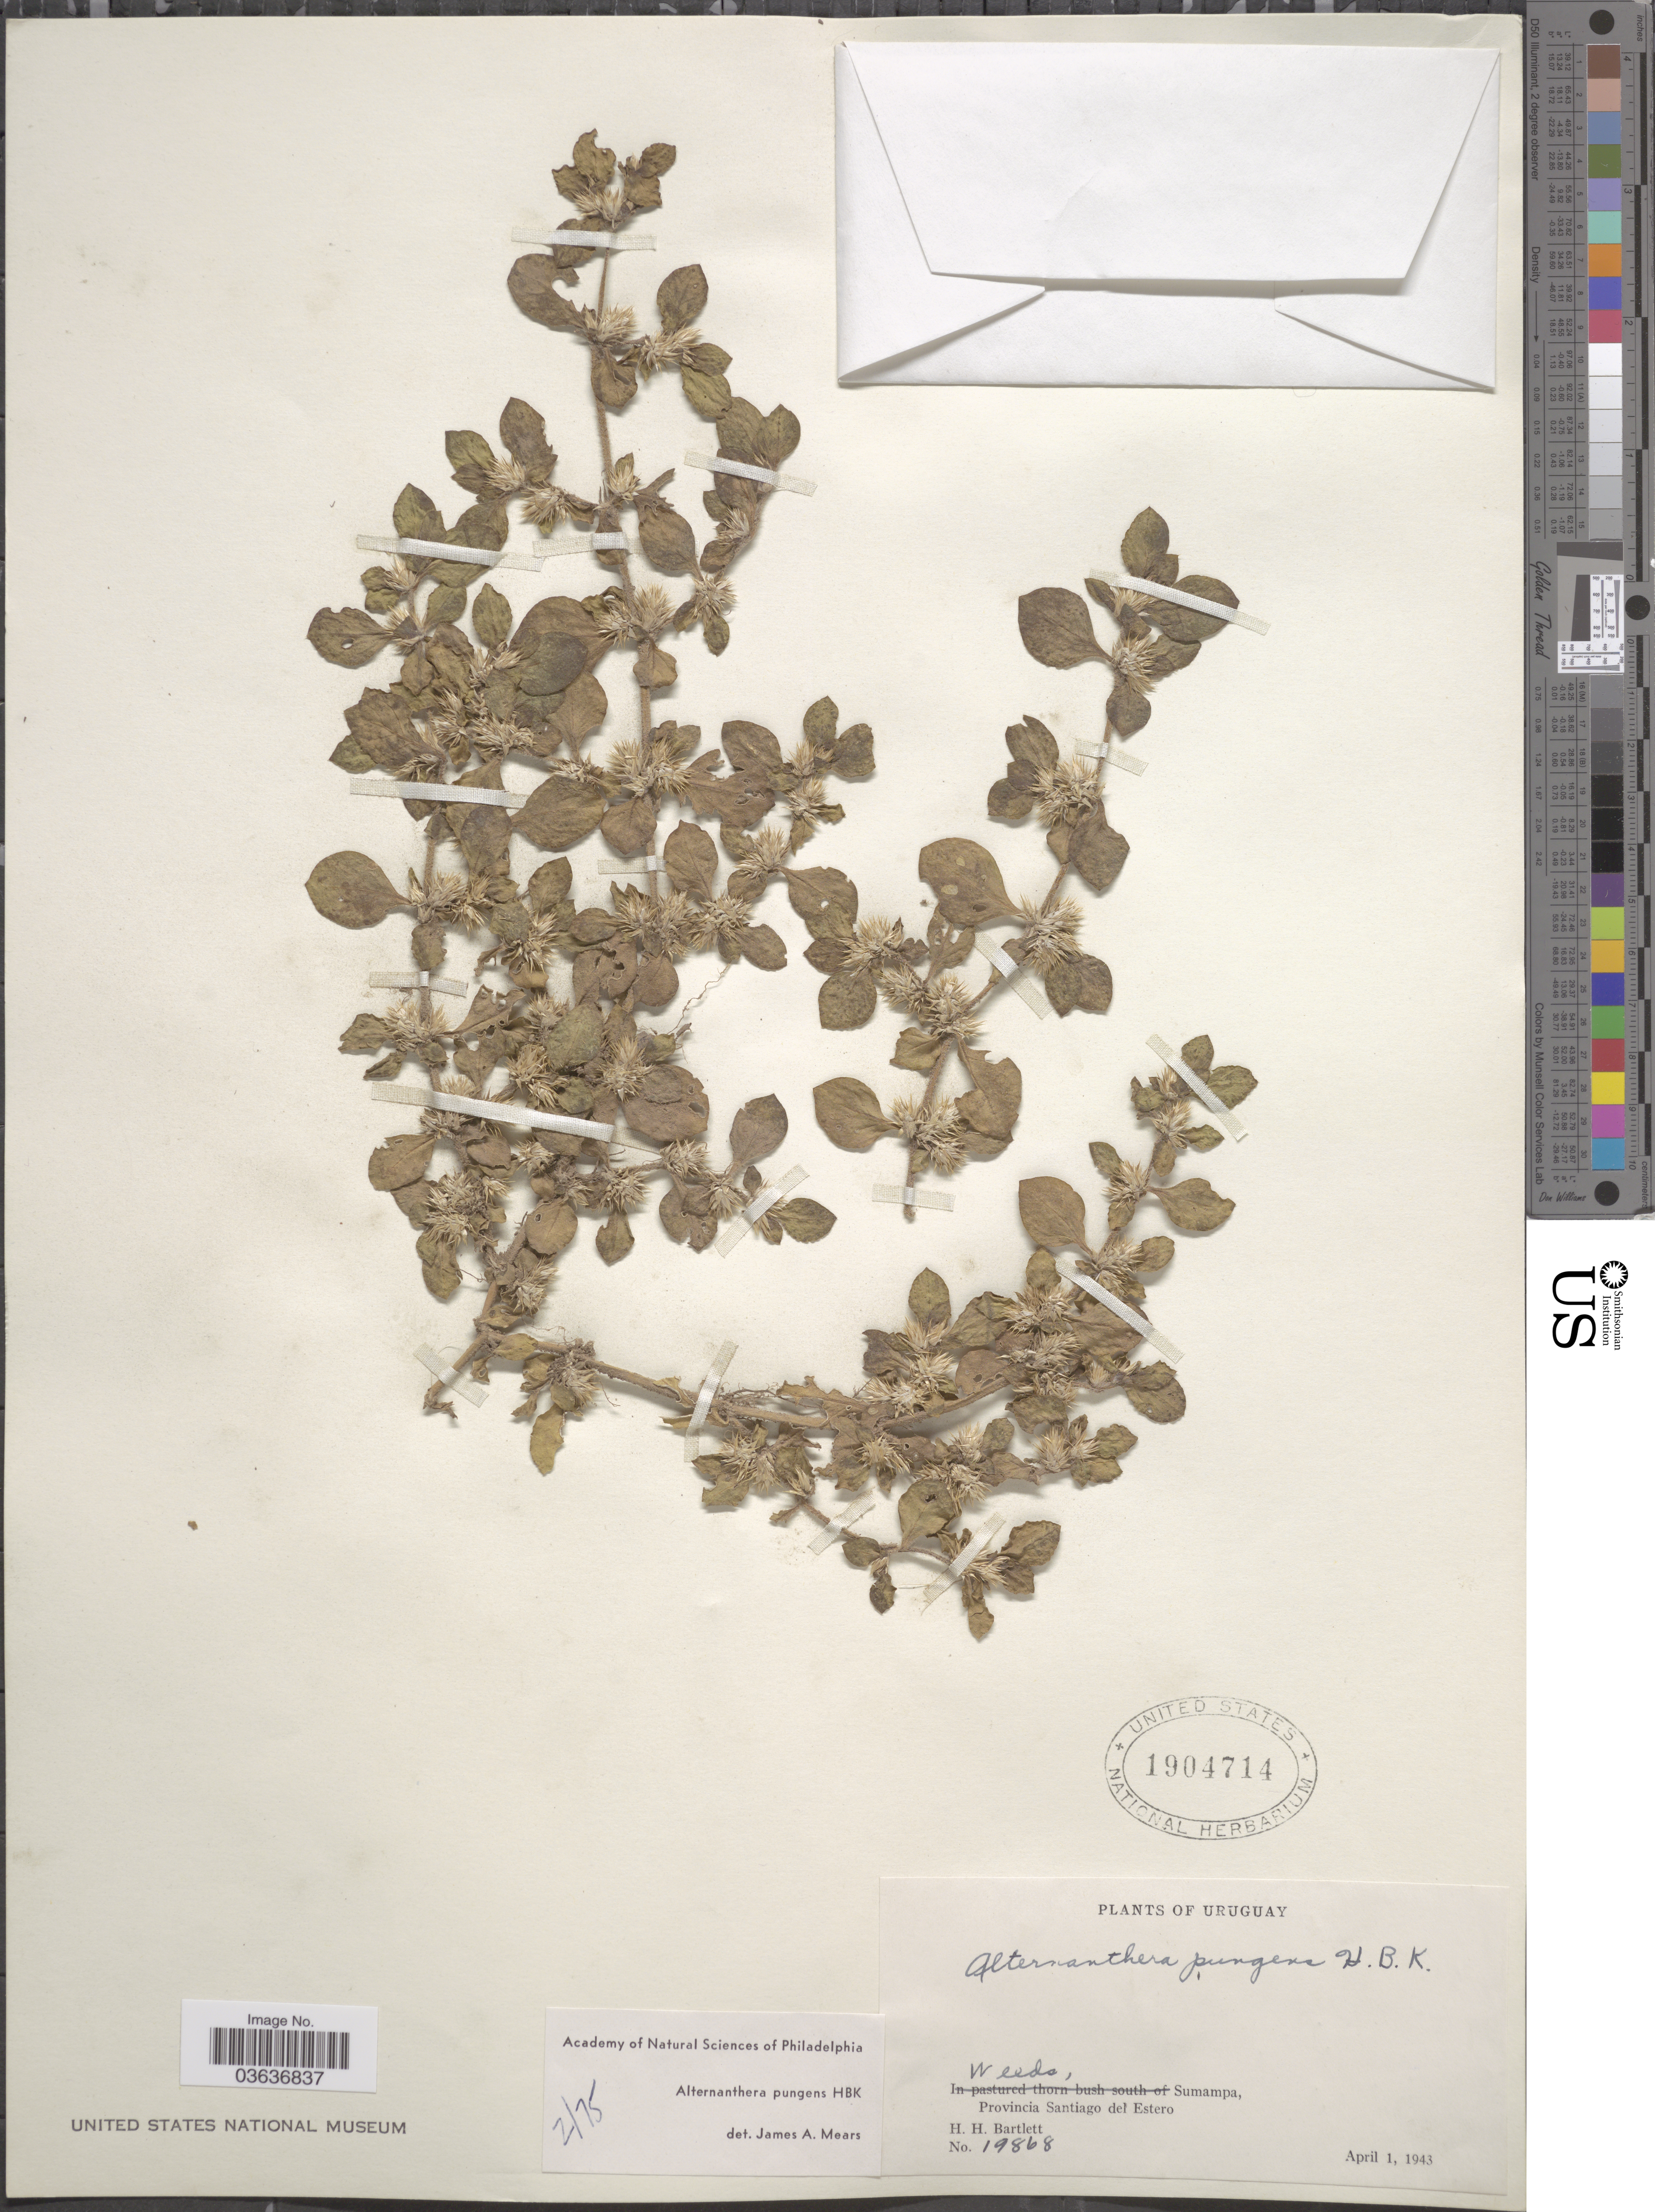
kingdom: Plantae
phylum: Tracheophyta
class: Magnoliopsida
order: Caryophyllales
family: Amaranthaceae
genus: Alternanthera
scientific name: Alternanthera pungens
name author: Kunth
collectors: H. H. Bartlett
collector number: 19868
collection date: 1943-04-01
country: Uruguay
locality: Sumampa, Provincia Santiago del Estero.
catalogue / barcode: US 1904714